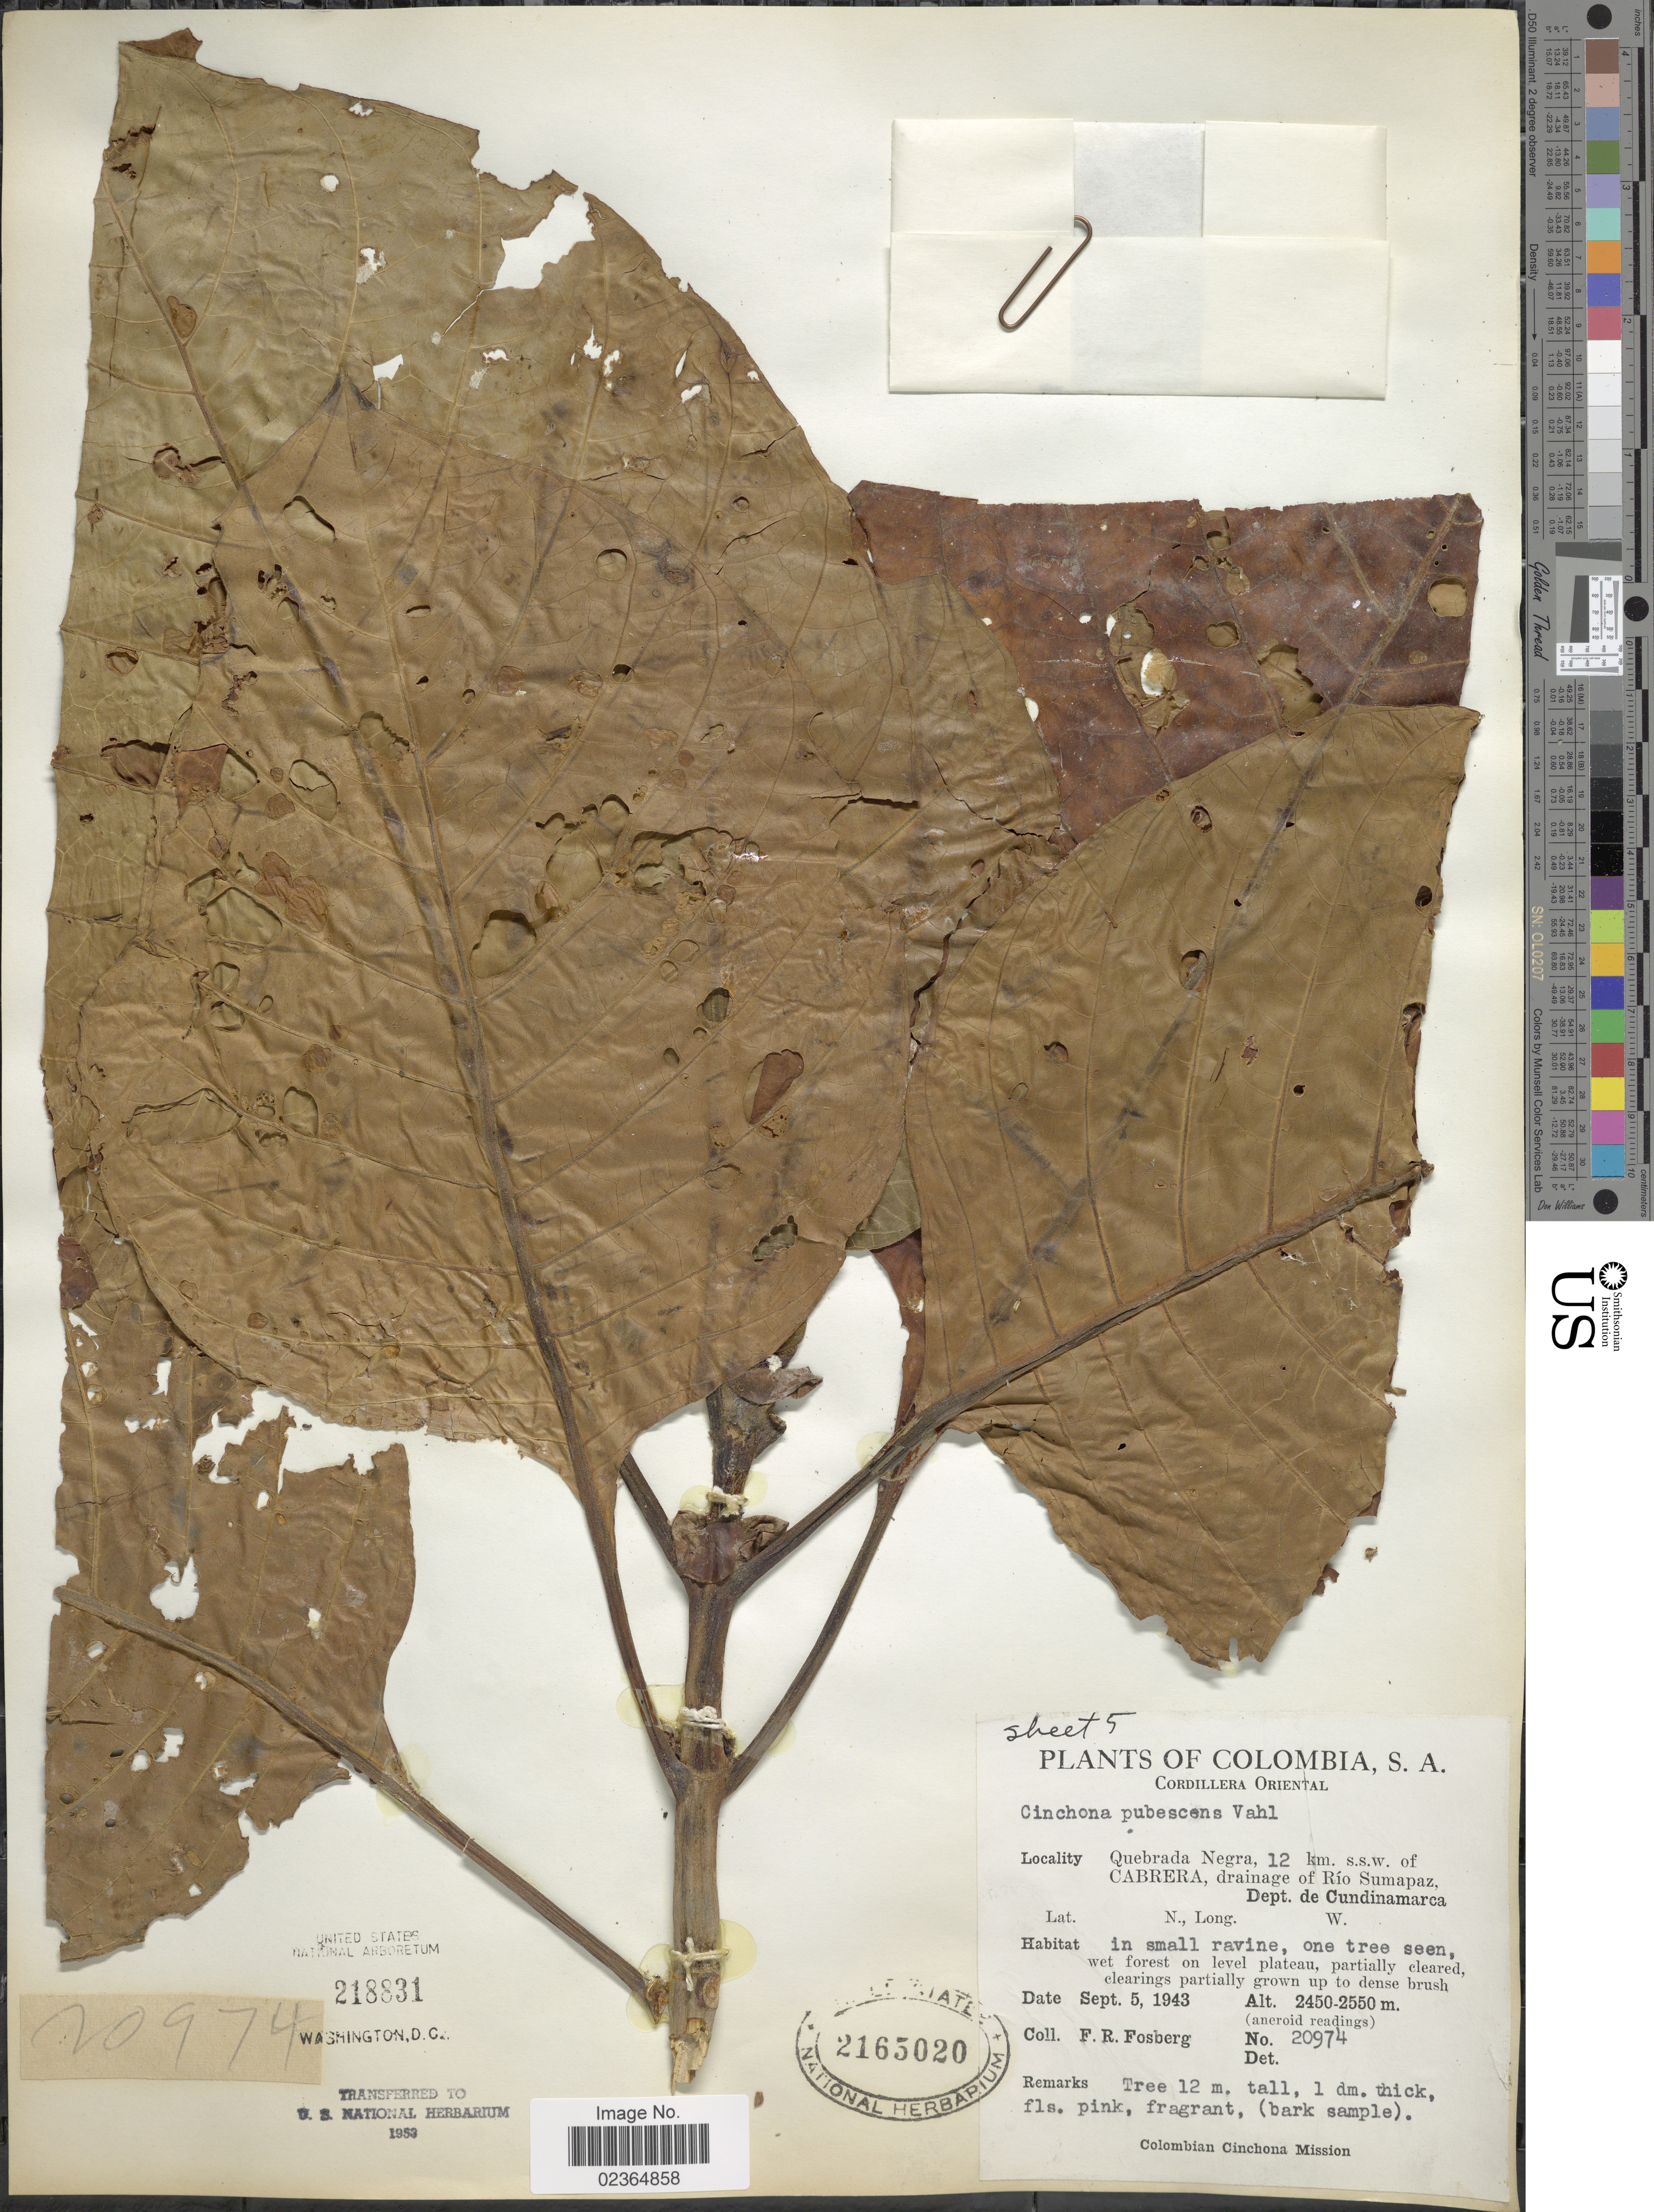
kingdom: Plantae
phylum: Tracheophyta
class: Magnoliopsida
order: Gentianales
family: Rubiaceae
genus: Cinchona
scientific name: Cinchona pubescens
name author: Vahl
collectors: F. R. Fosberg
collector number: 20974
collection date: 1943-09-05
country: Colombia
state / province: Cundinamarca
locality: Cordillera Oriental. Quebrada Negra, 12 km. s.s.w. of Cabrera, drainage of Río Sumapaz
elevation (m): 2450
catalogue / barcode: US 2165020